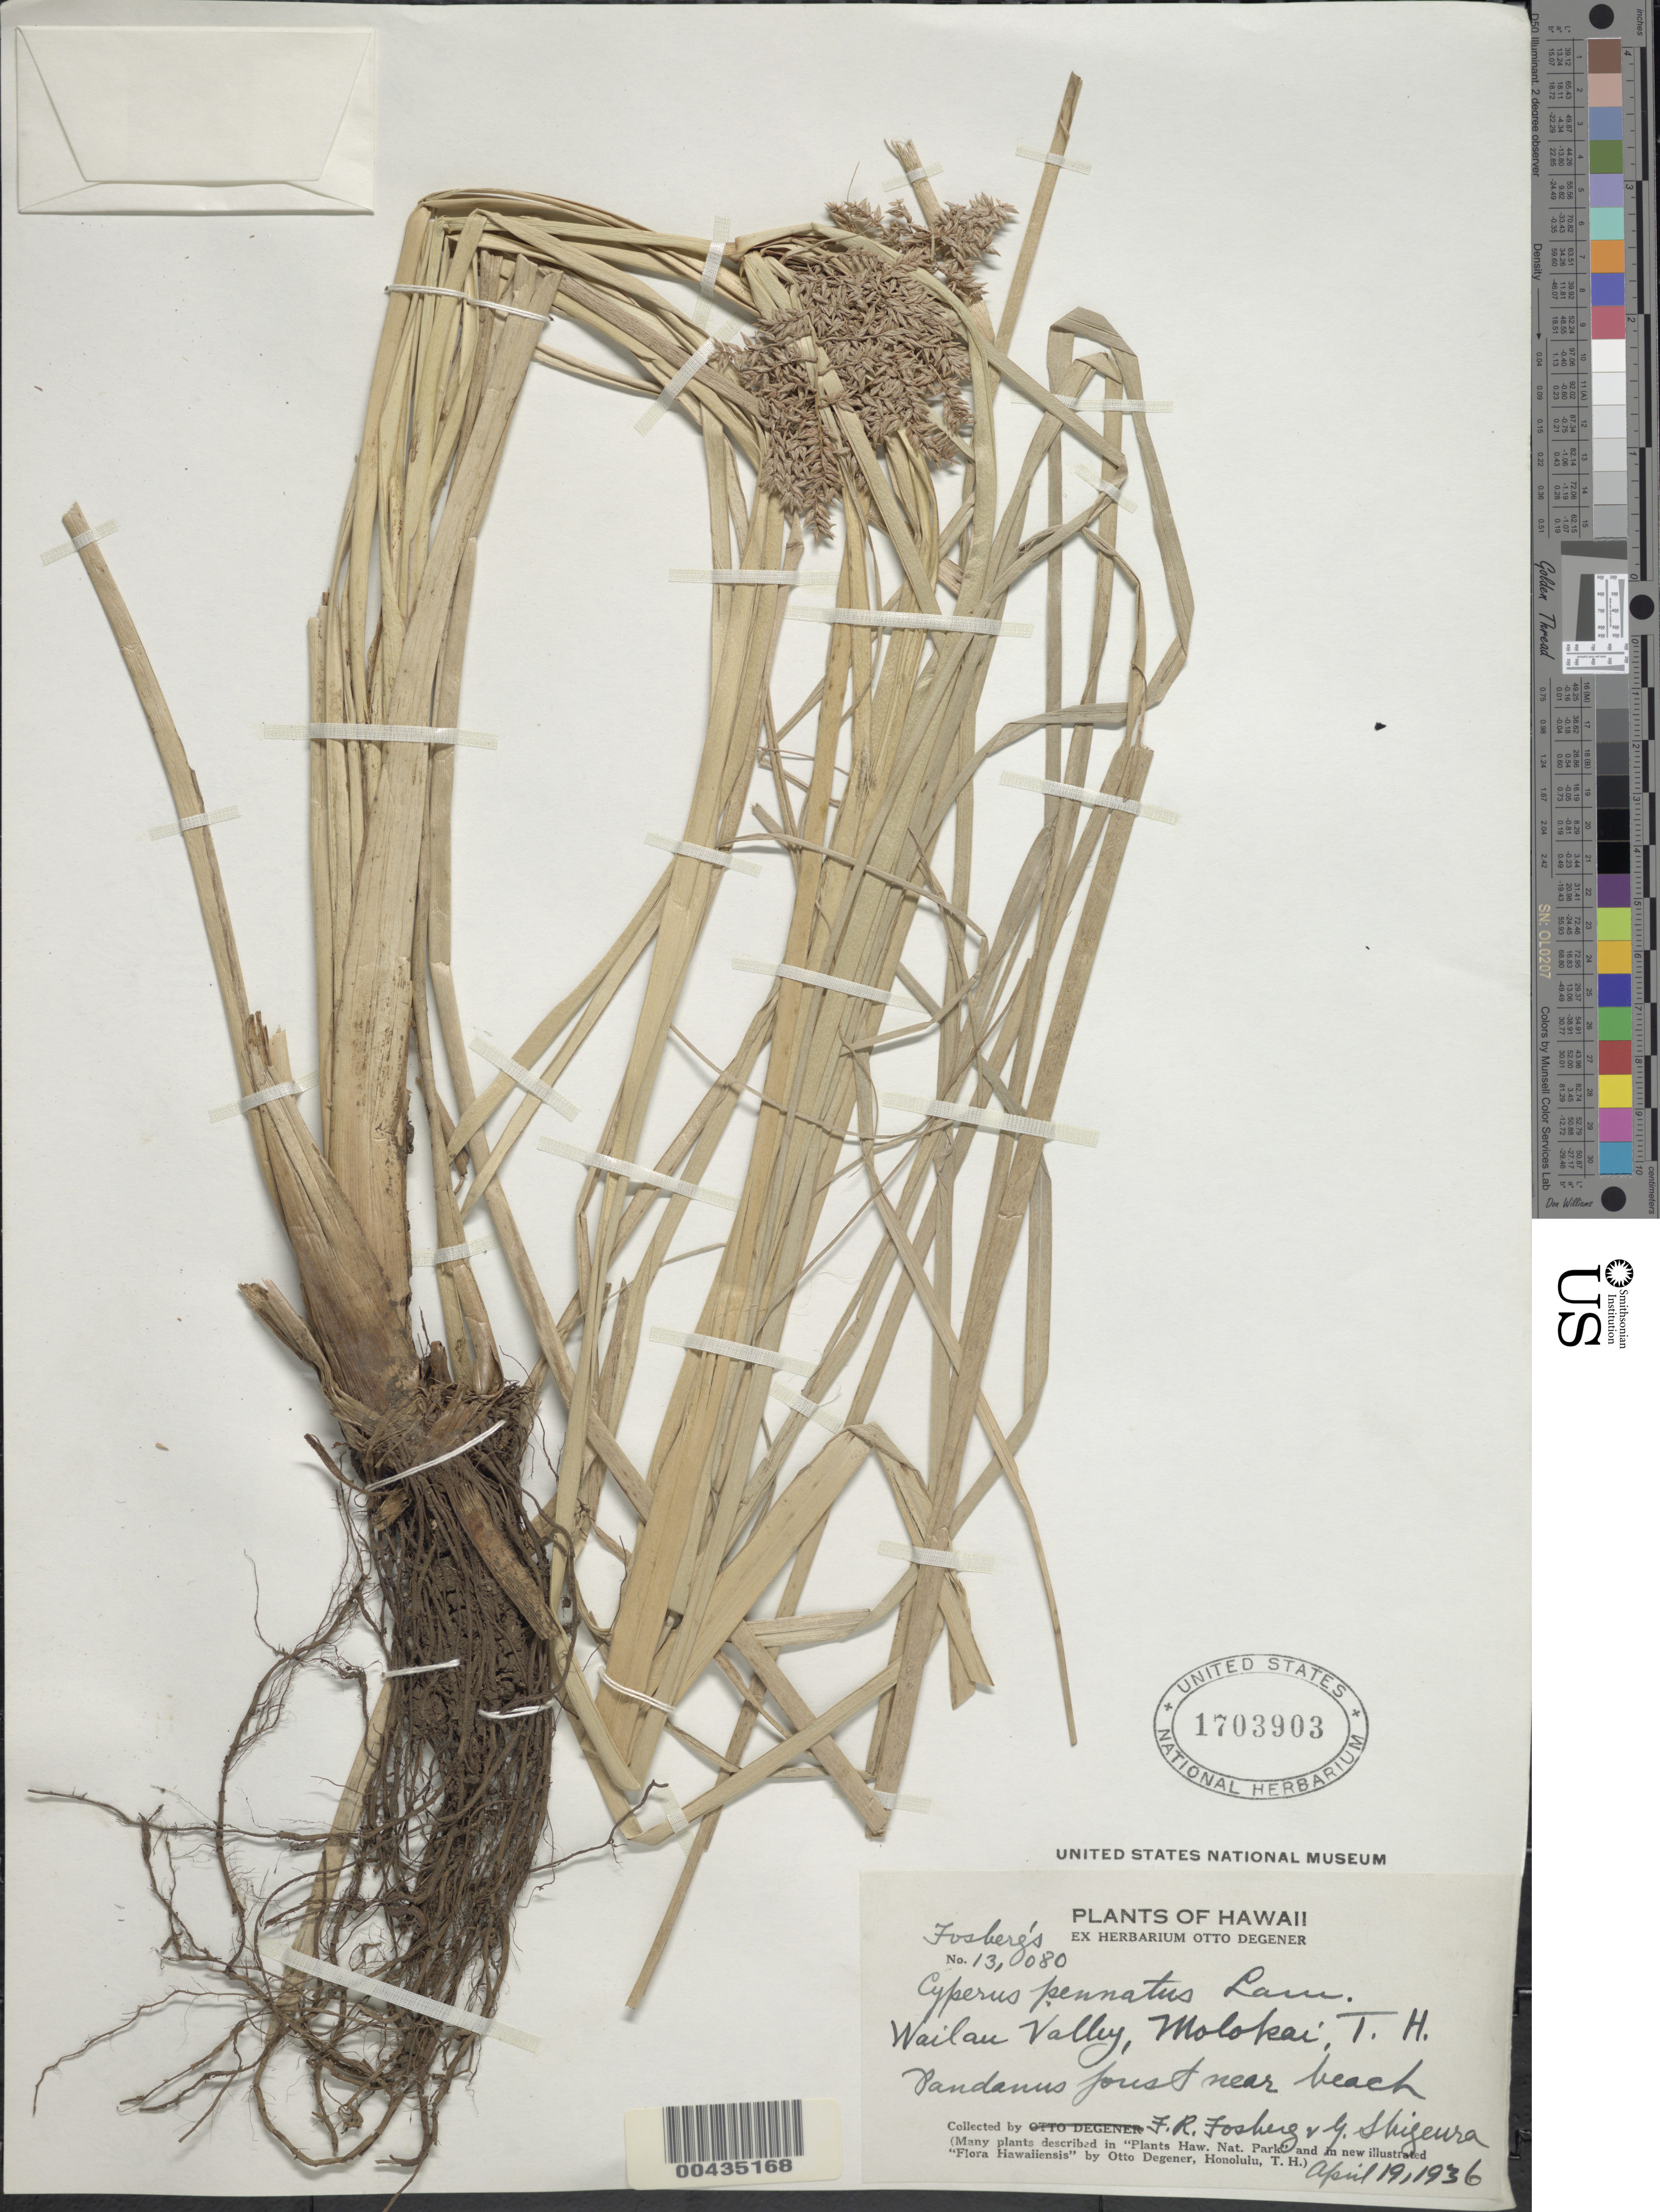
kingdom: Plantae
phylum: Tracheophyta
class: Liliopsida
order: Poales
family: Cyperaceae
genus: Cyperus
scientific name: Cyperus javanicus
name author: Houtt.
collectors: F. R. Fosberg & G. Shigeura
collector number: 13080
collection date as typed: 19 Apr 1936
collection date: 1936-04-19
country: United States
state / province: Hawaii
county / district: Maui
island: Moloka'i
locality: Wailau Valley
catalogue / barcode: US 1703903